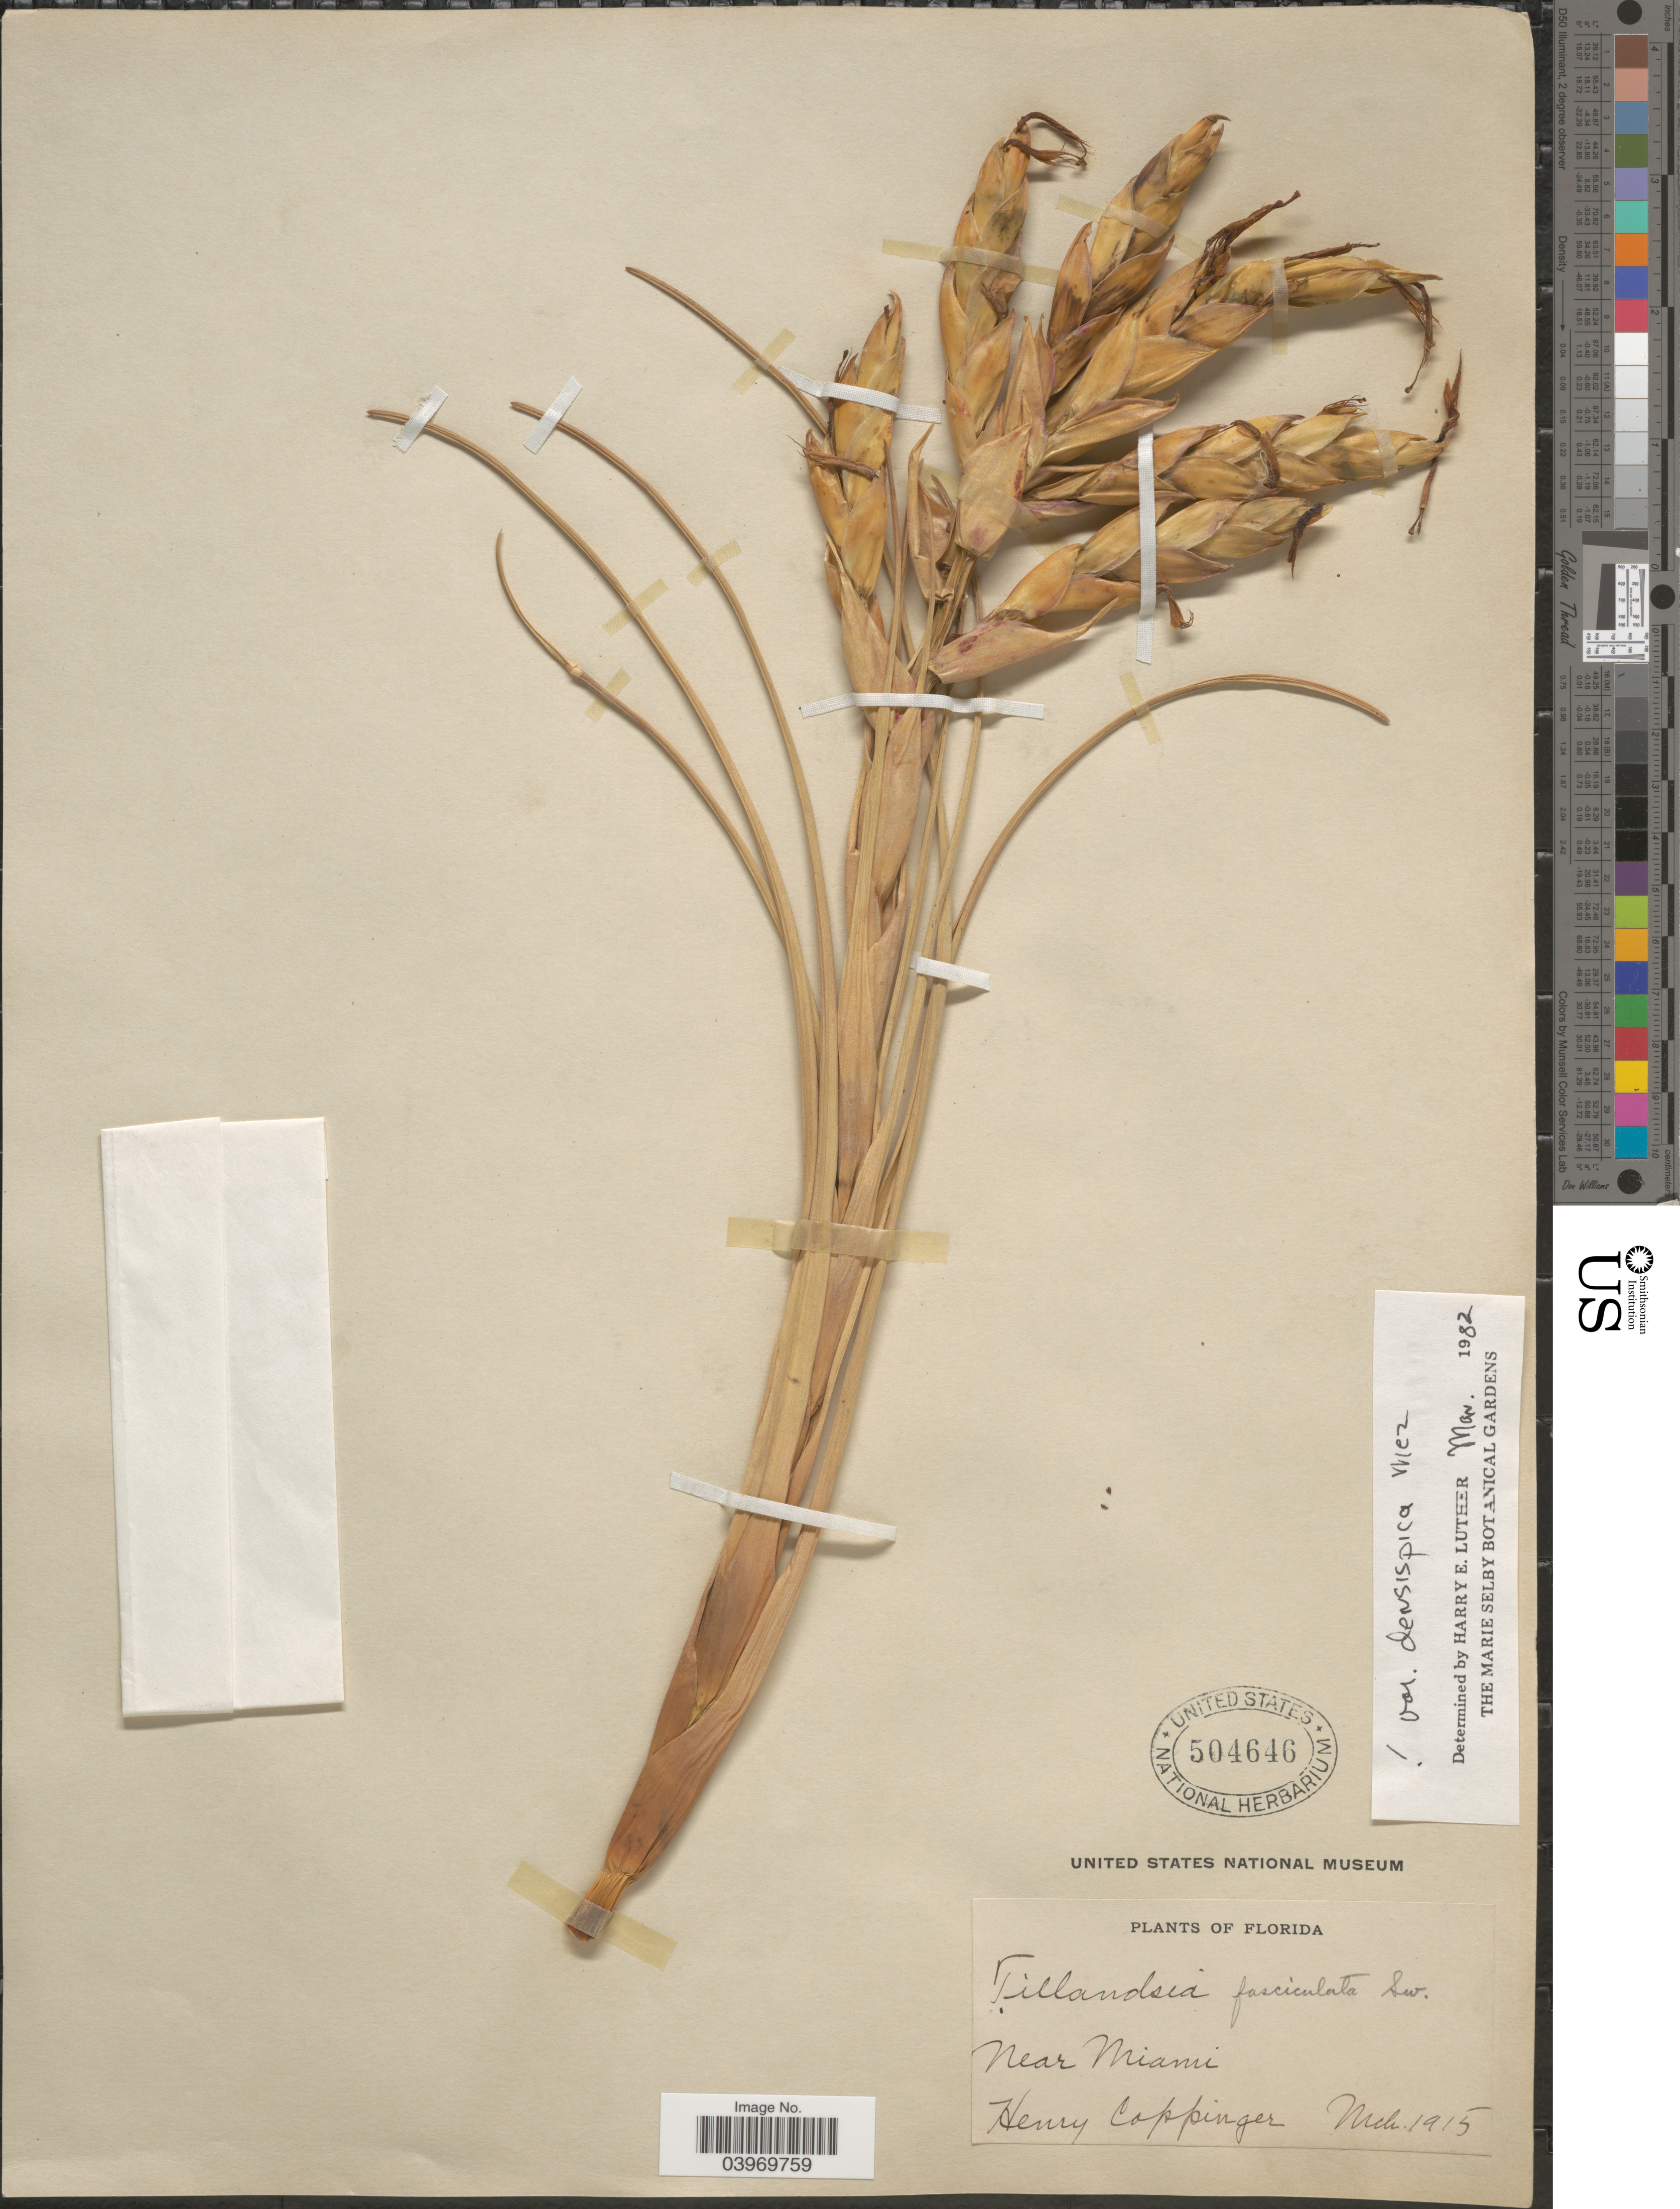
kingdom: Plantae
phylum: Tracheophyta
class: Liliopsida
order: Poales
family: Bromeliaceae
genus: Tillandsia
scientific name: Tillandsia fasciculata var. densispica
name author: Mez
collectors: H. Coppinger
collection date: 1915-03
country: United States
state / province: Florida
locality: Near Miami.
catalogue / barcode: US 504646